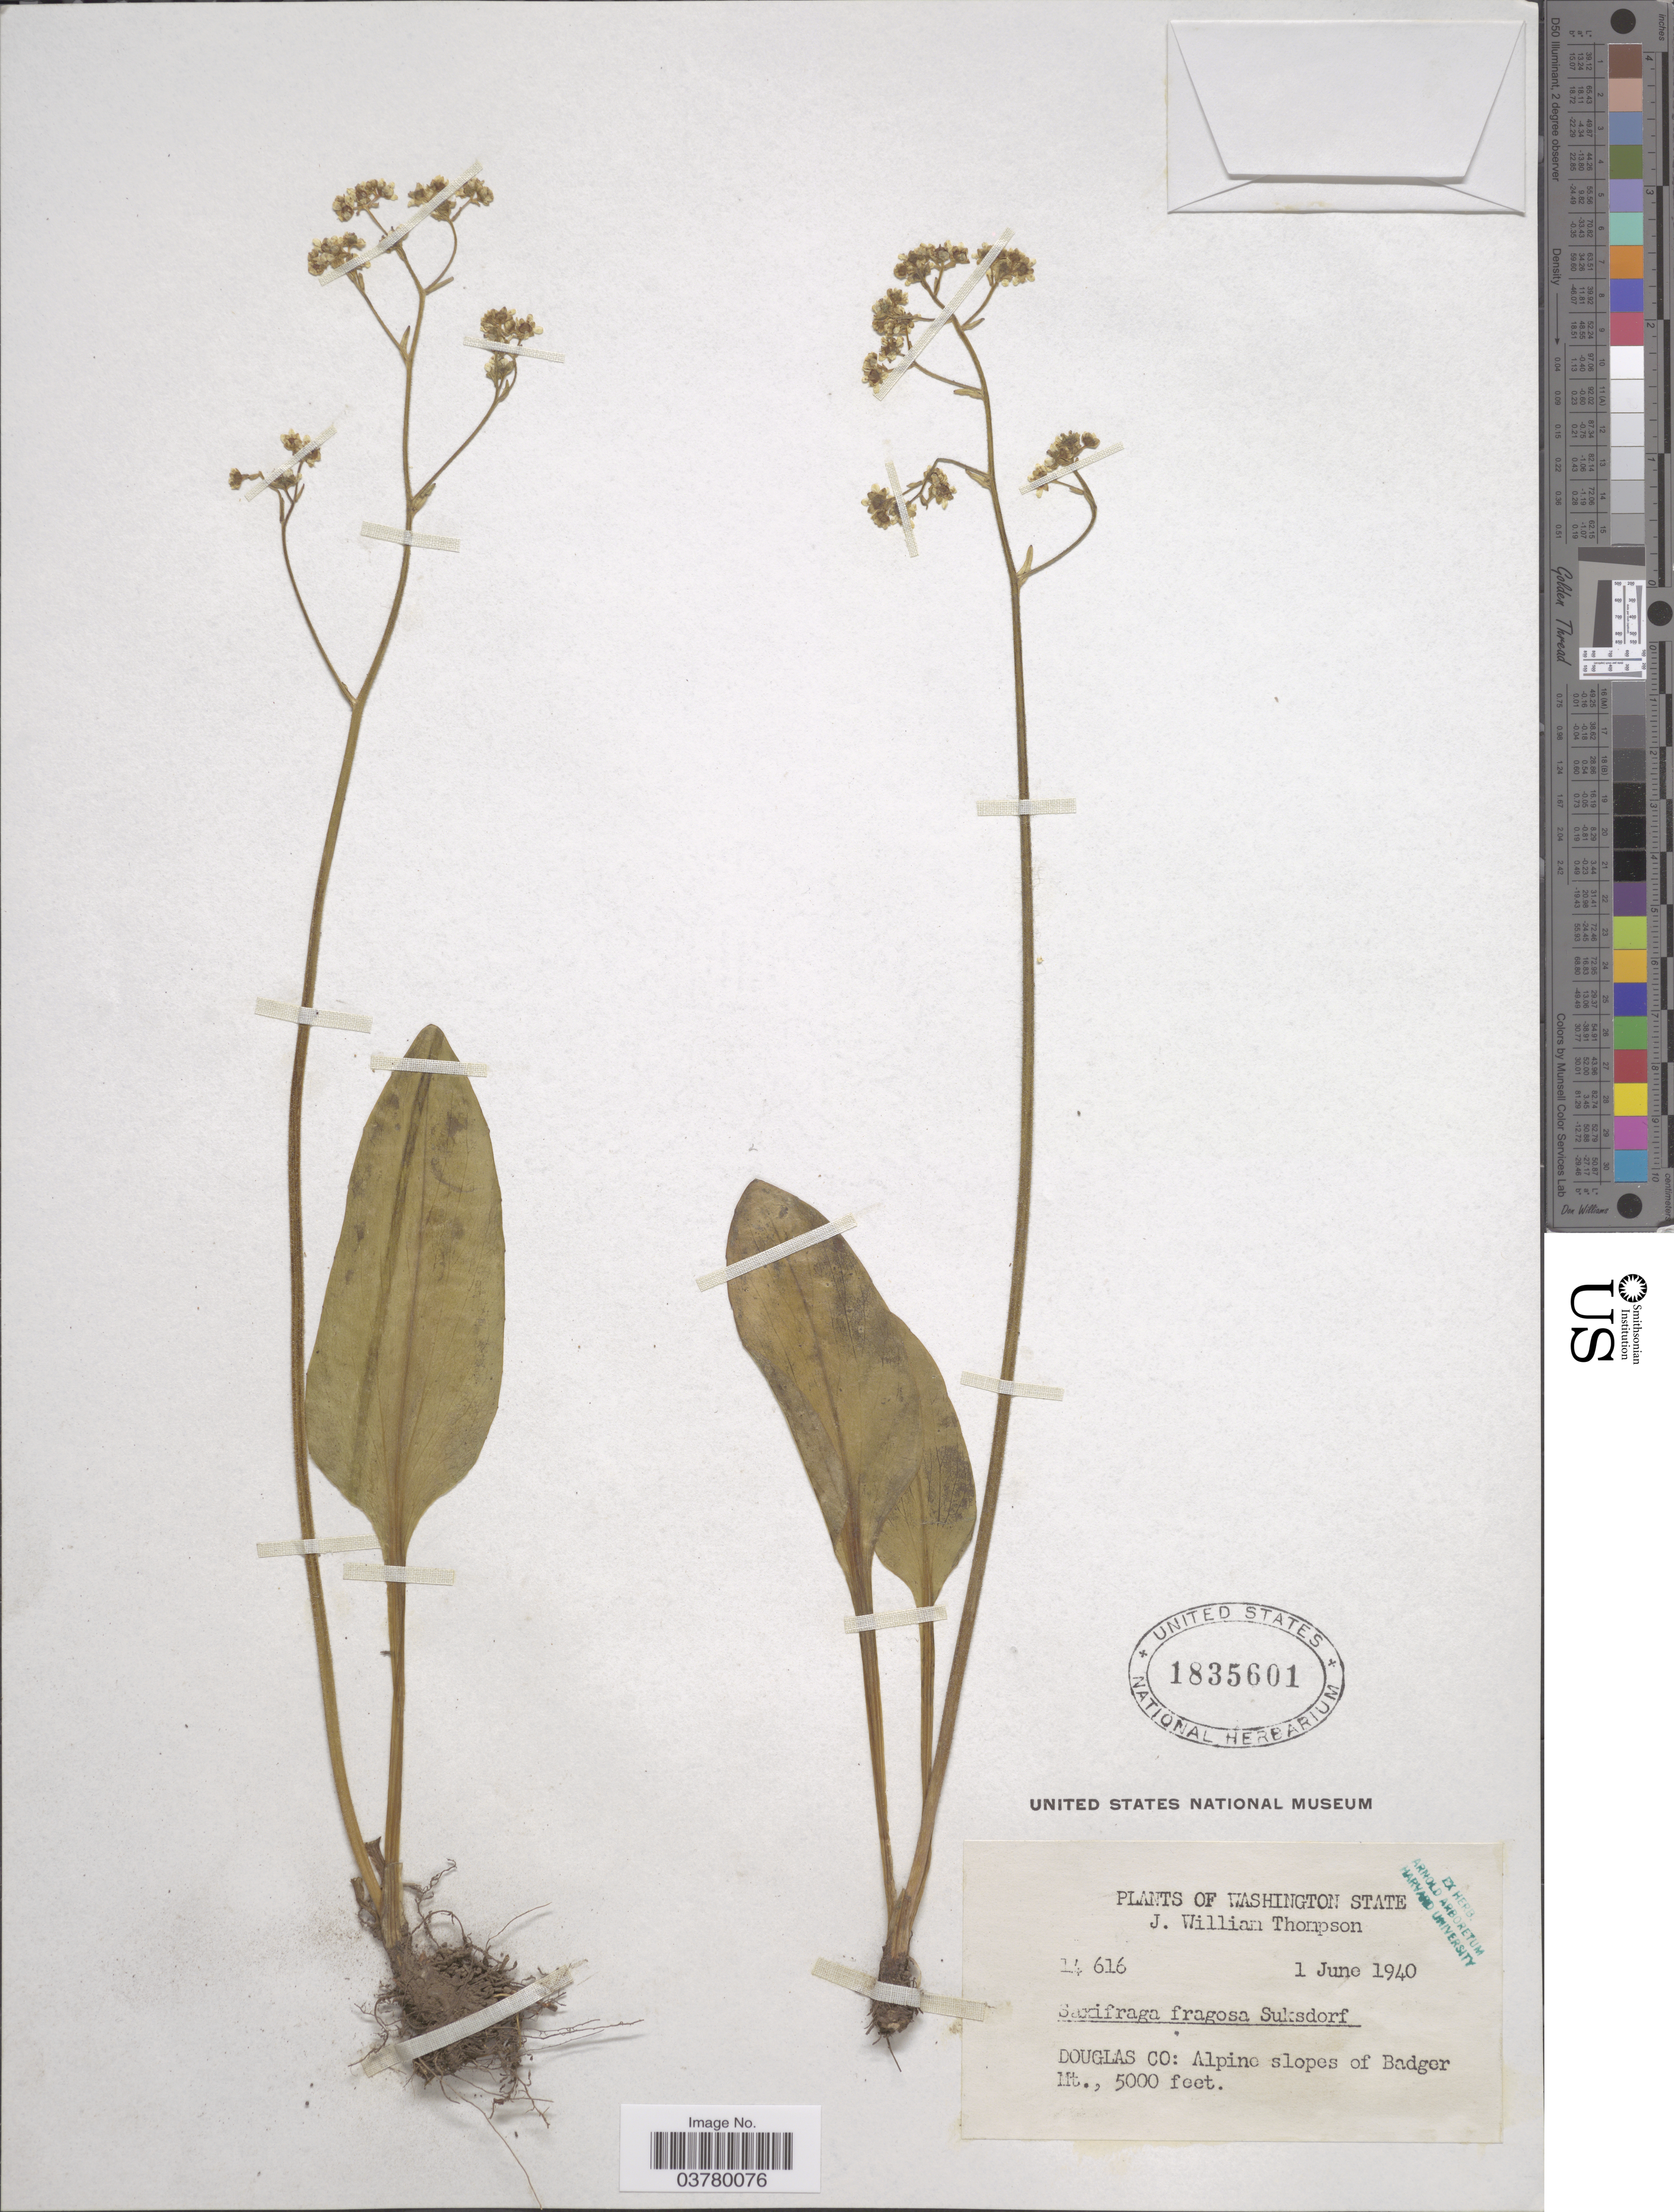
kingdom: Plantae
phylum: Tracheophyta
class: Magnoliopsida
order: Saxifragales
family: Saxifragaceae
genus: Micranthes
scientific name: Micranthes fragosa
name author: (Suksd. ex Small) Small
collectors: J. W. Thompson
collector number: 14616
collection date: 1940-06-01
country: United States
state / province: Washington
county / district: Douglas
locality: Washington State. Douglas Co: Alpine slopes of Badger Mt.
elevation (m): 1524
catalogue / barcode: US 1835601